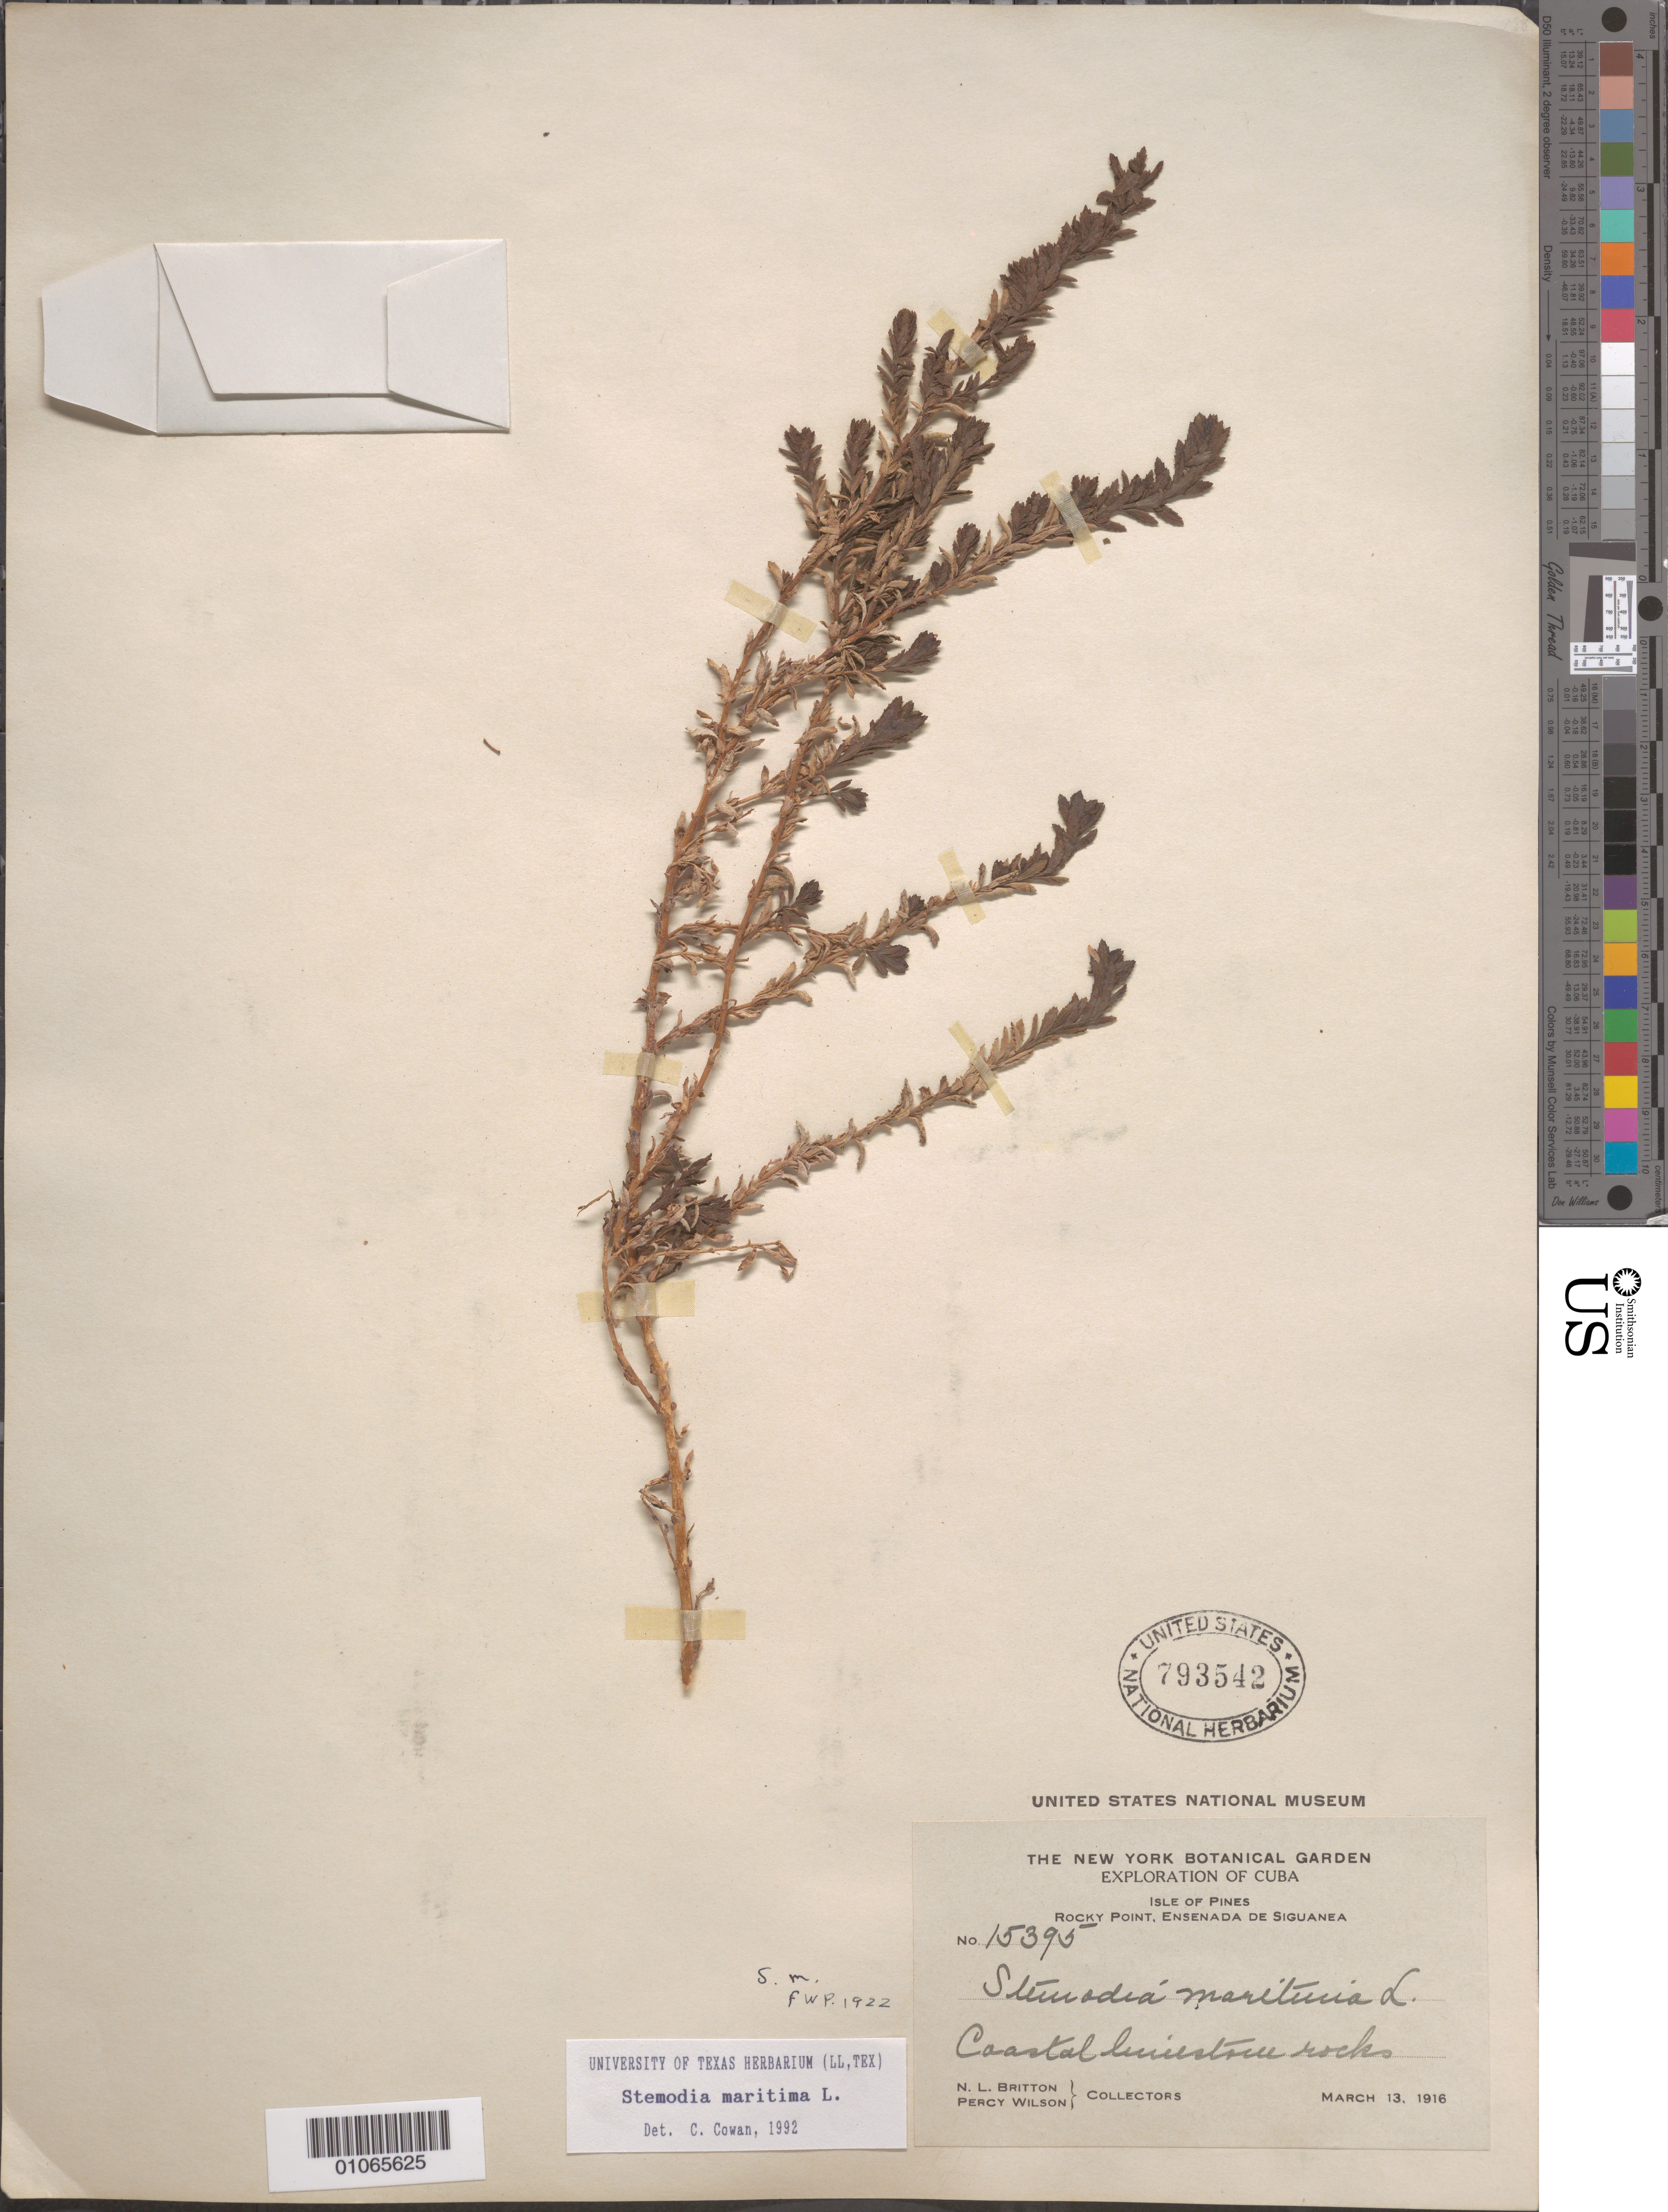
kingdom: Plantae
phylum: Tracheophyta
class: Magnoliopsida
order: Lamiales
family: Plantaginaceae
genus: Stemodia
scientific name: Stemodia maritima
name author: L.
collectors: N. Britton & P. Wilson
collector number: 15395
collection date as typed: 13 Mar 1916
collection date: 1916-03-13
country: Cuba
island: Isla de la Juventud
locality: Rocky point, Ensenada de Siguanea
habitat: Coastal limestone rocks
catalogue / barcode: US 793542